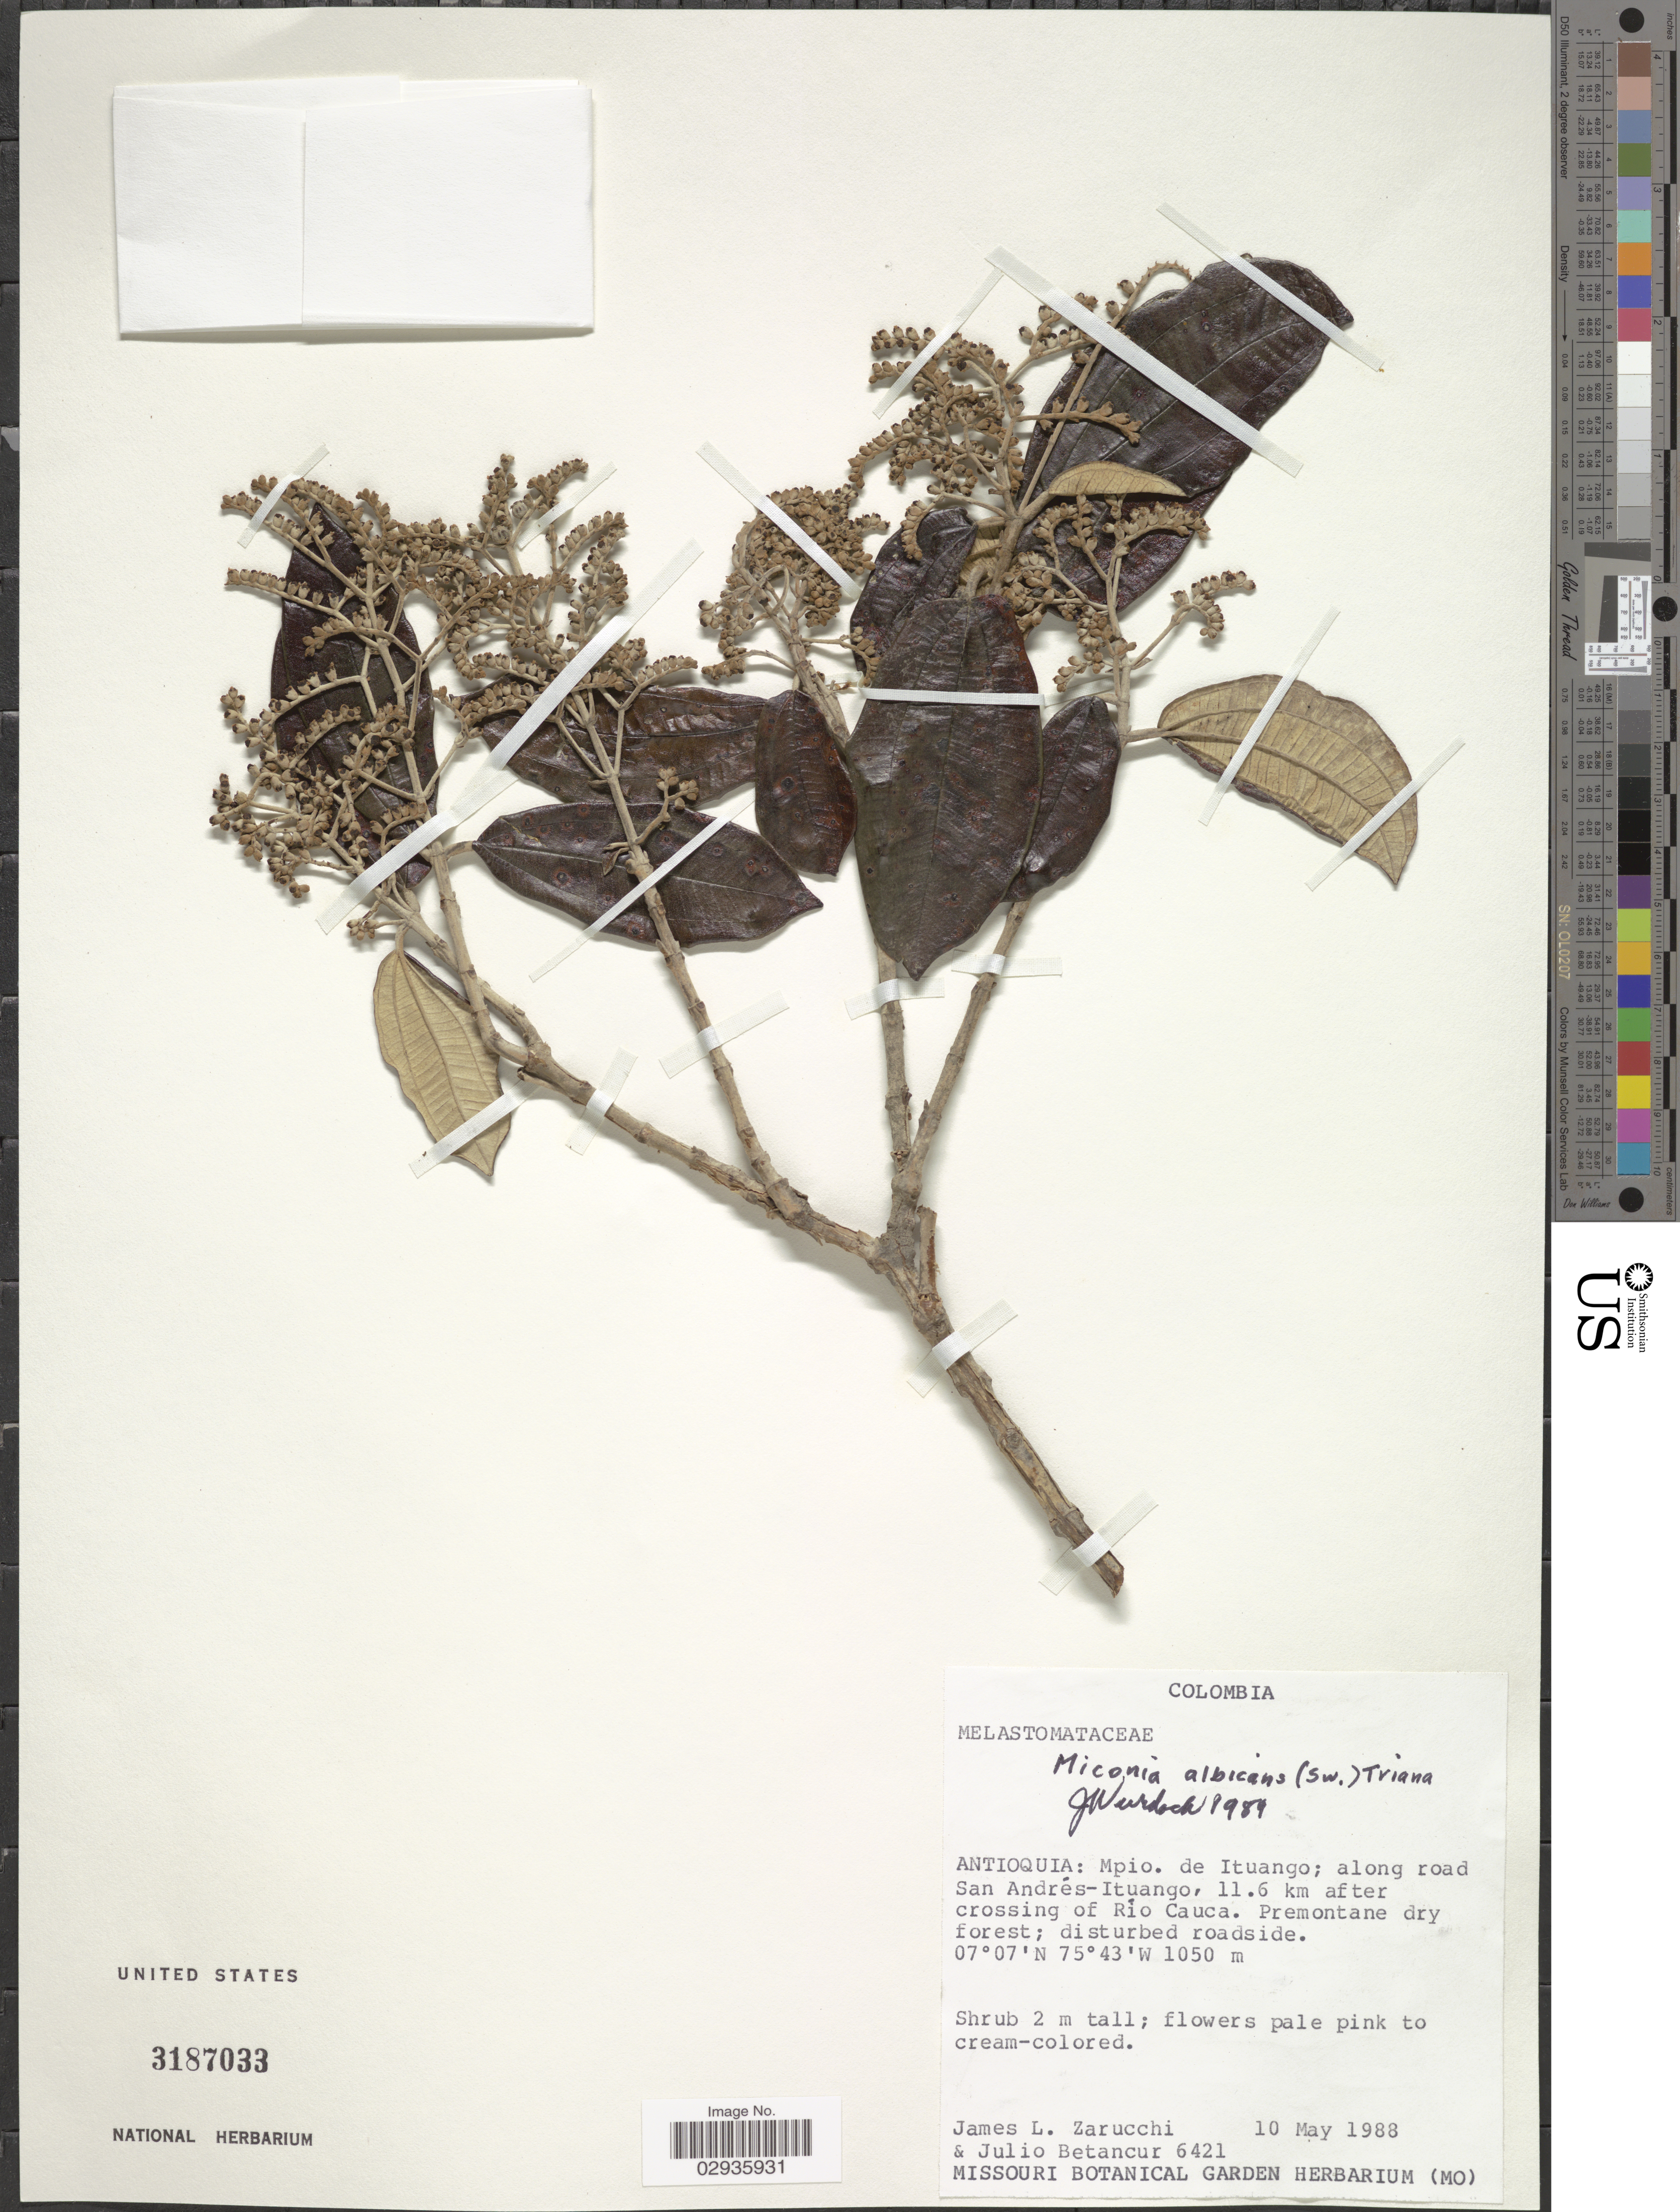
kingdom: Plantae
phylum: Tracheophyta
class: Magnoliopsida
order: Myrtales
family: Melastomataceae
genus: Miconia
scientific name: Miconia albicans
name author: (Sw.) Steud.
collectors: J. L. Zarucchi & J. Betancur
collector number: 6421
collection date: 1988-05-10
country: Colombia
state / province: Antioquia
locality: Mpio. de Ituango; along road San Andrés-Ituango, 11.6 km after crossing of Río Cauca.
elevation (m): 1050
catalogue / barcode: US 3187033